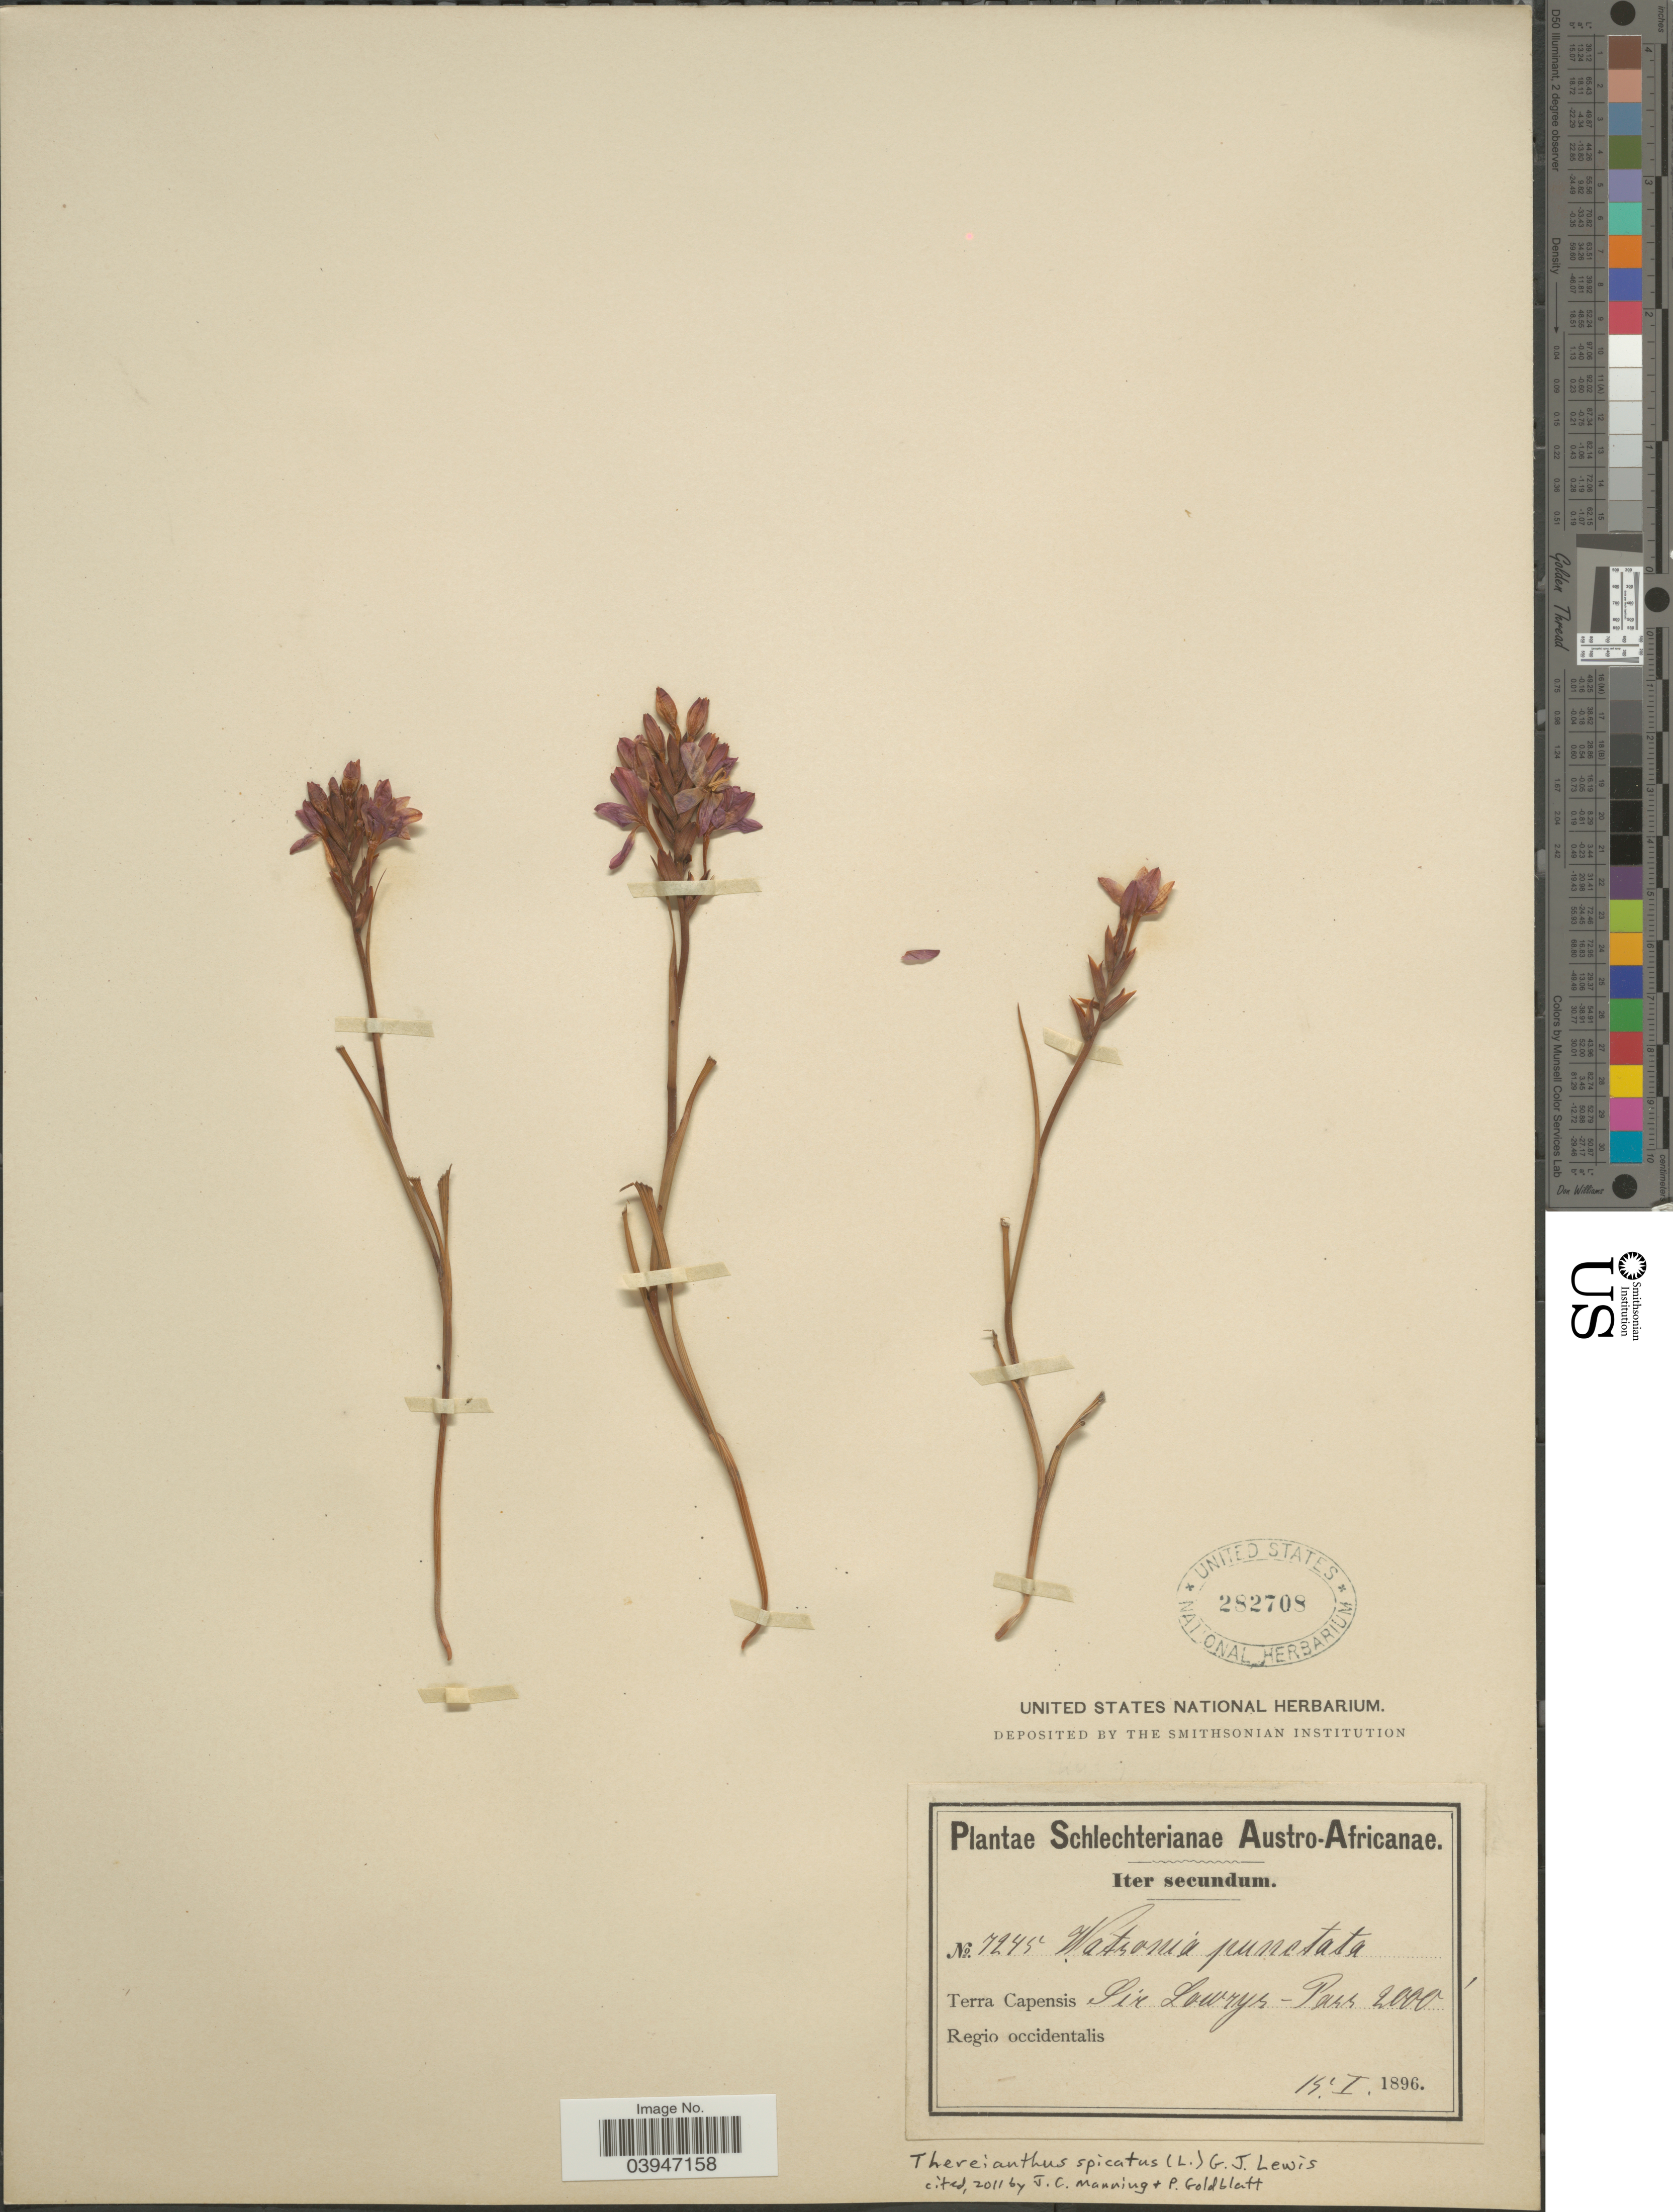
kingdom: Plantae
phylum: Tracheophyta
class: Liliopsida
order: Asparagales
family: Iridaceae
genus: Thereianthus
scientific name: Thereianthus spicatus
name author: (L.) G.J. Lewis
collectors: Schlechter, --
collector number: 7245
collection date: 1896-01-15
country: South Africa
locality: Austro-Africanae. Terra Capensis. Sir Lowrys - Pass. Regio occidentalis.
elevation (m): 610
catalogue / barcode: US 282708